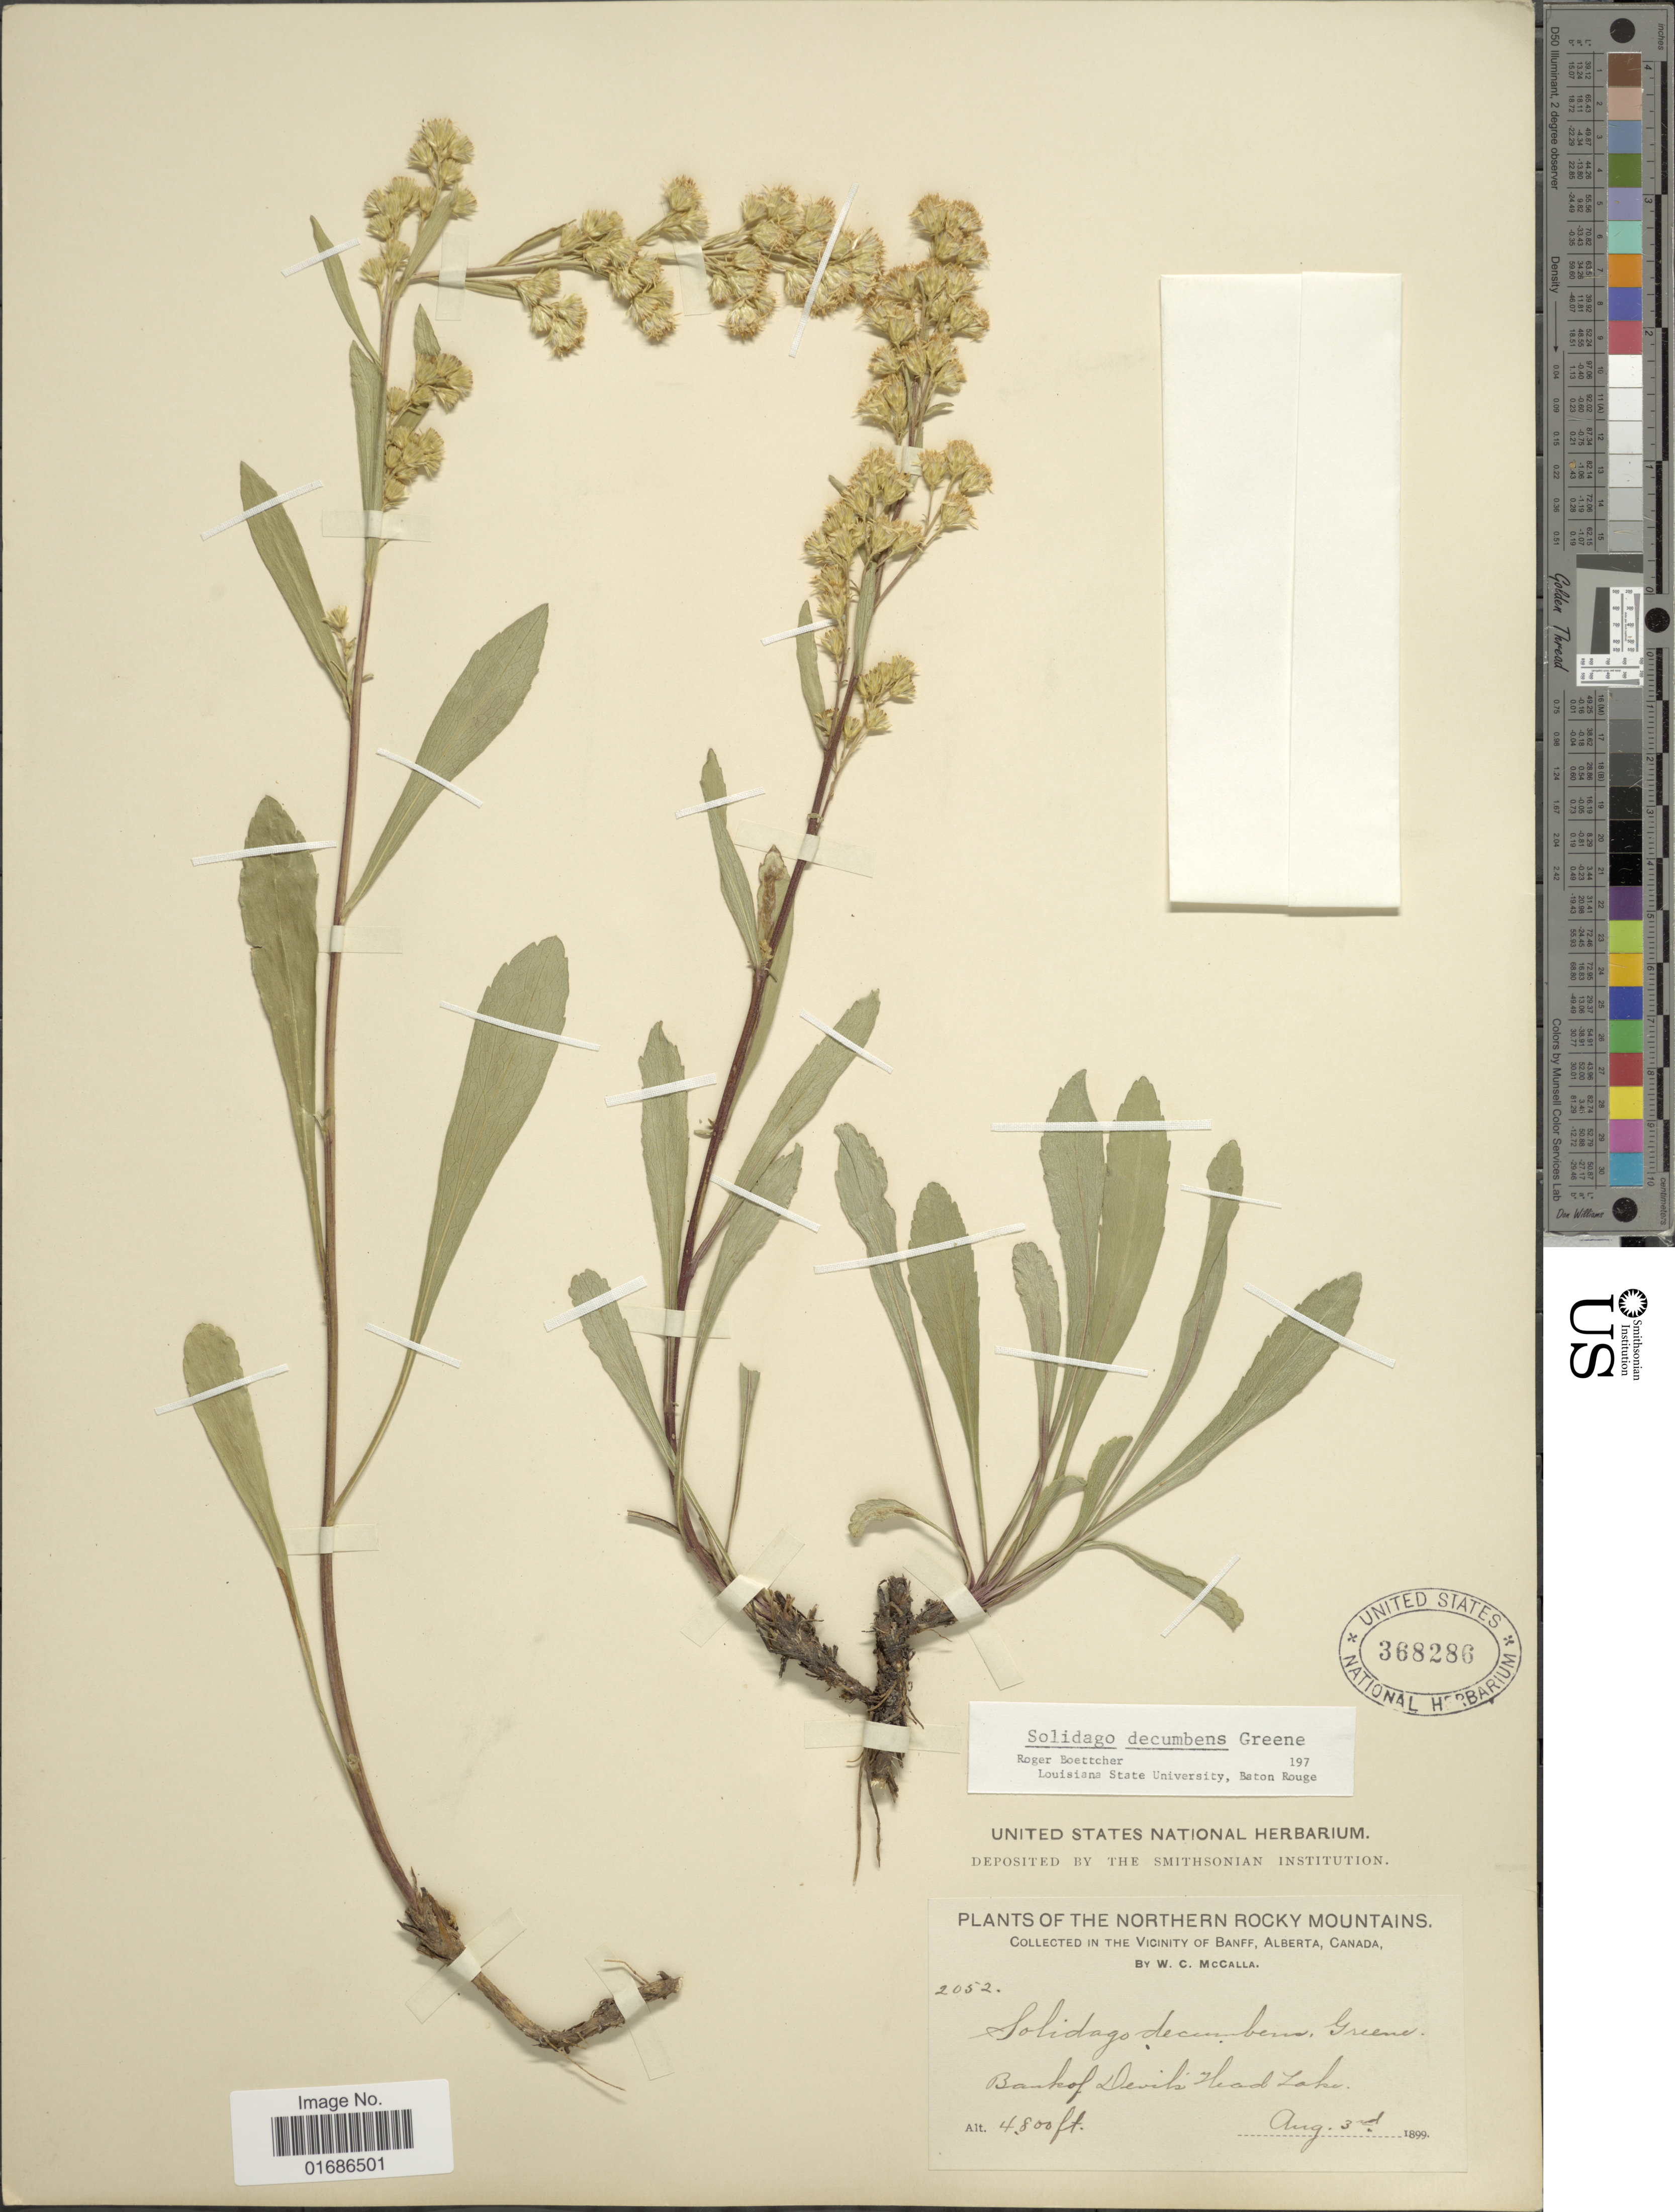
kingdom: Plantae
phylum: Tracheophyta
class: Magnoliopsida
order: Asterales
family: Asteraceae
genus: Solidago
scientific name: Solidago decumbens var. oreophila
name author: (Rydb.) Fernald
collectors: W. McCalla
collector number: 2052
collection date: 1899-08-03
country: Canada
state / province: Alberta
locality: Northern Rocky Mountains, in the Vicinity of Banff, Bank of Devils Head Lake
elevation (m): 1463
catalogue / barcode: US 368286